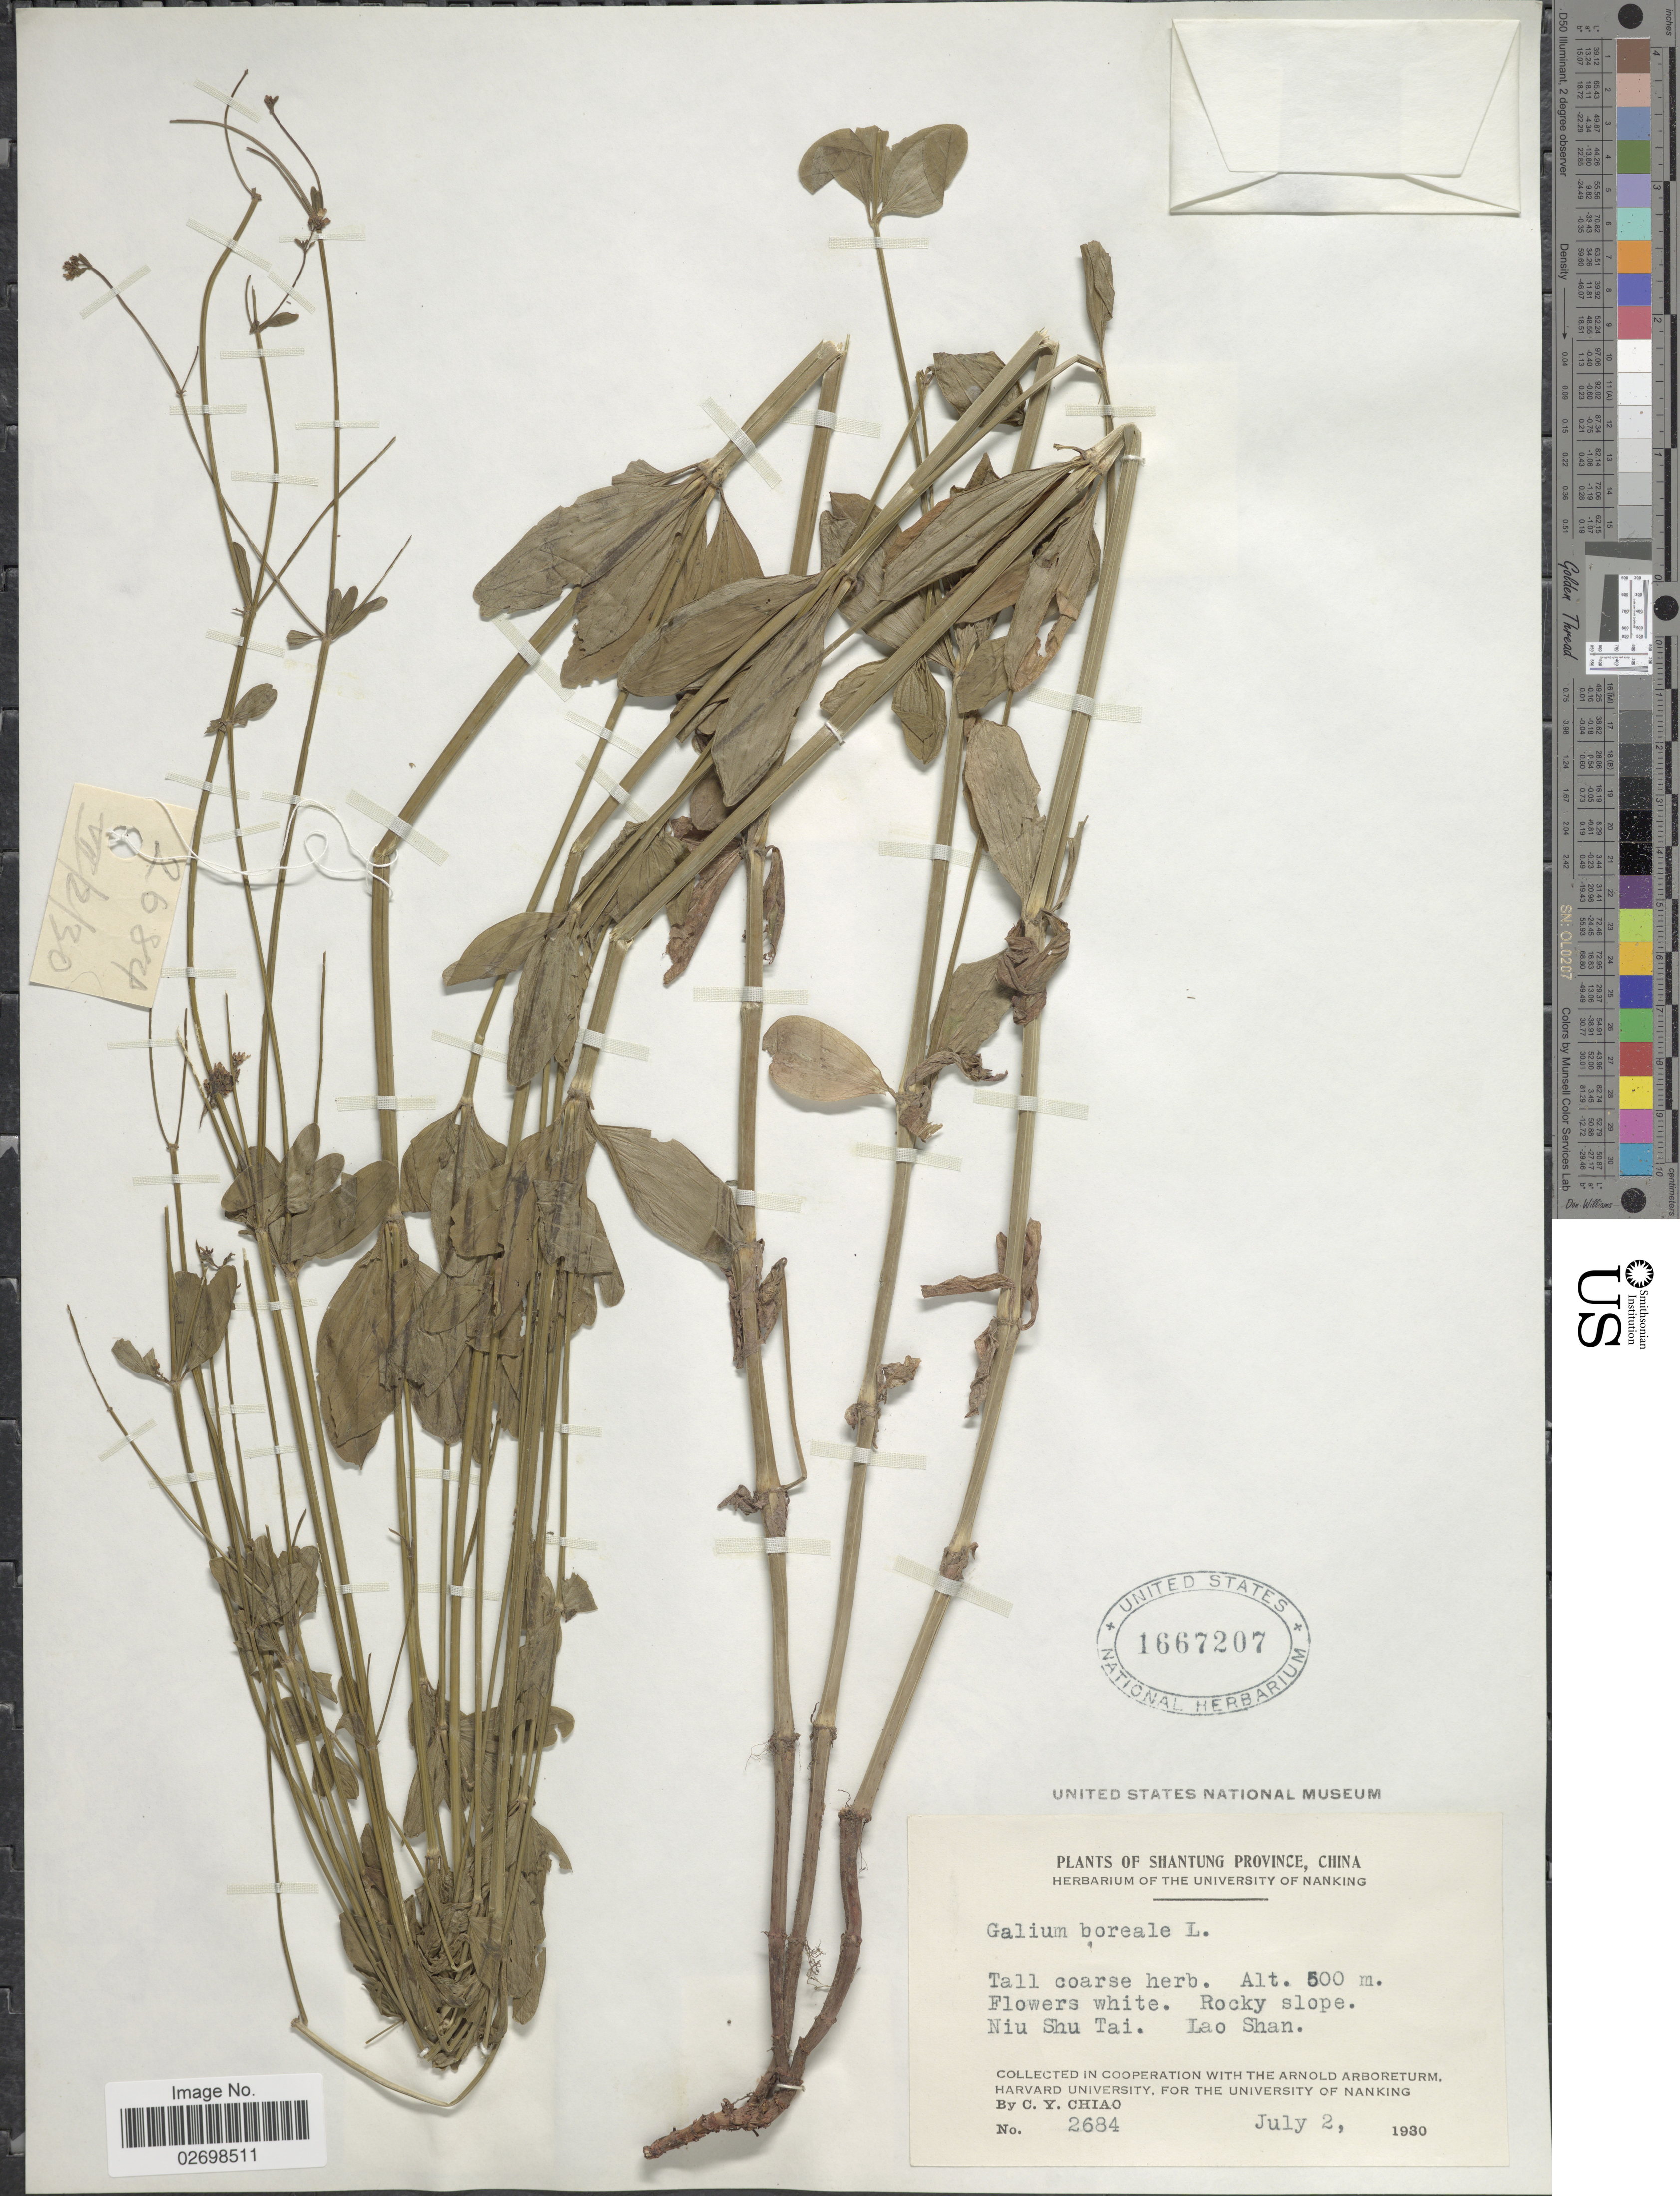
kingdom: Plantae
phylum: Tracheophyta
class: Magnoliopsida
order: Gentianales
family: Rubiaceae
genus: Galium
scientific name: Galium boreale L.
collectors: C. Y. Chiao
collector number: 2648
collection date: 1930-07-02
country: China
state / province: Shandong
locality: Shantung Province, rocky slope, Niu Shu Tai, Lao Shan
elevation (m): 500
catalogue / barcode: US 1667207